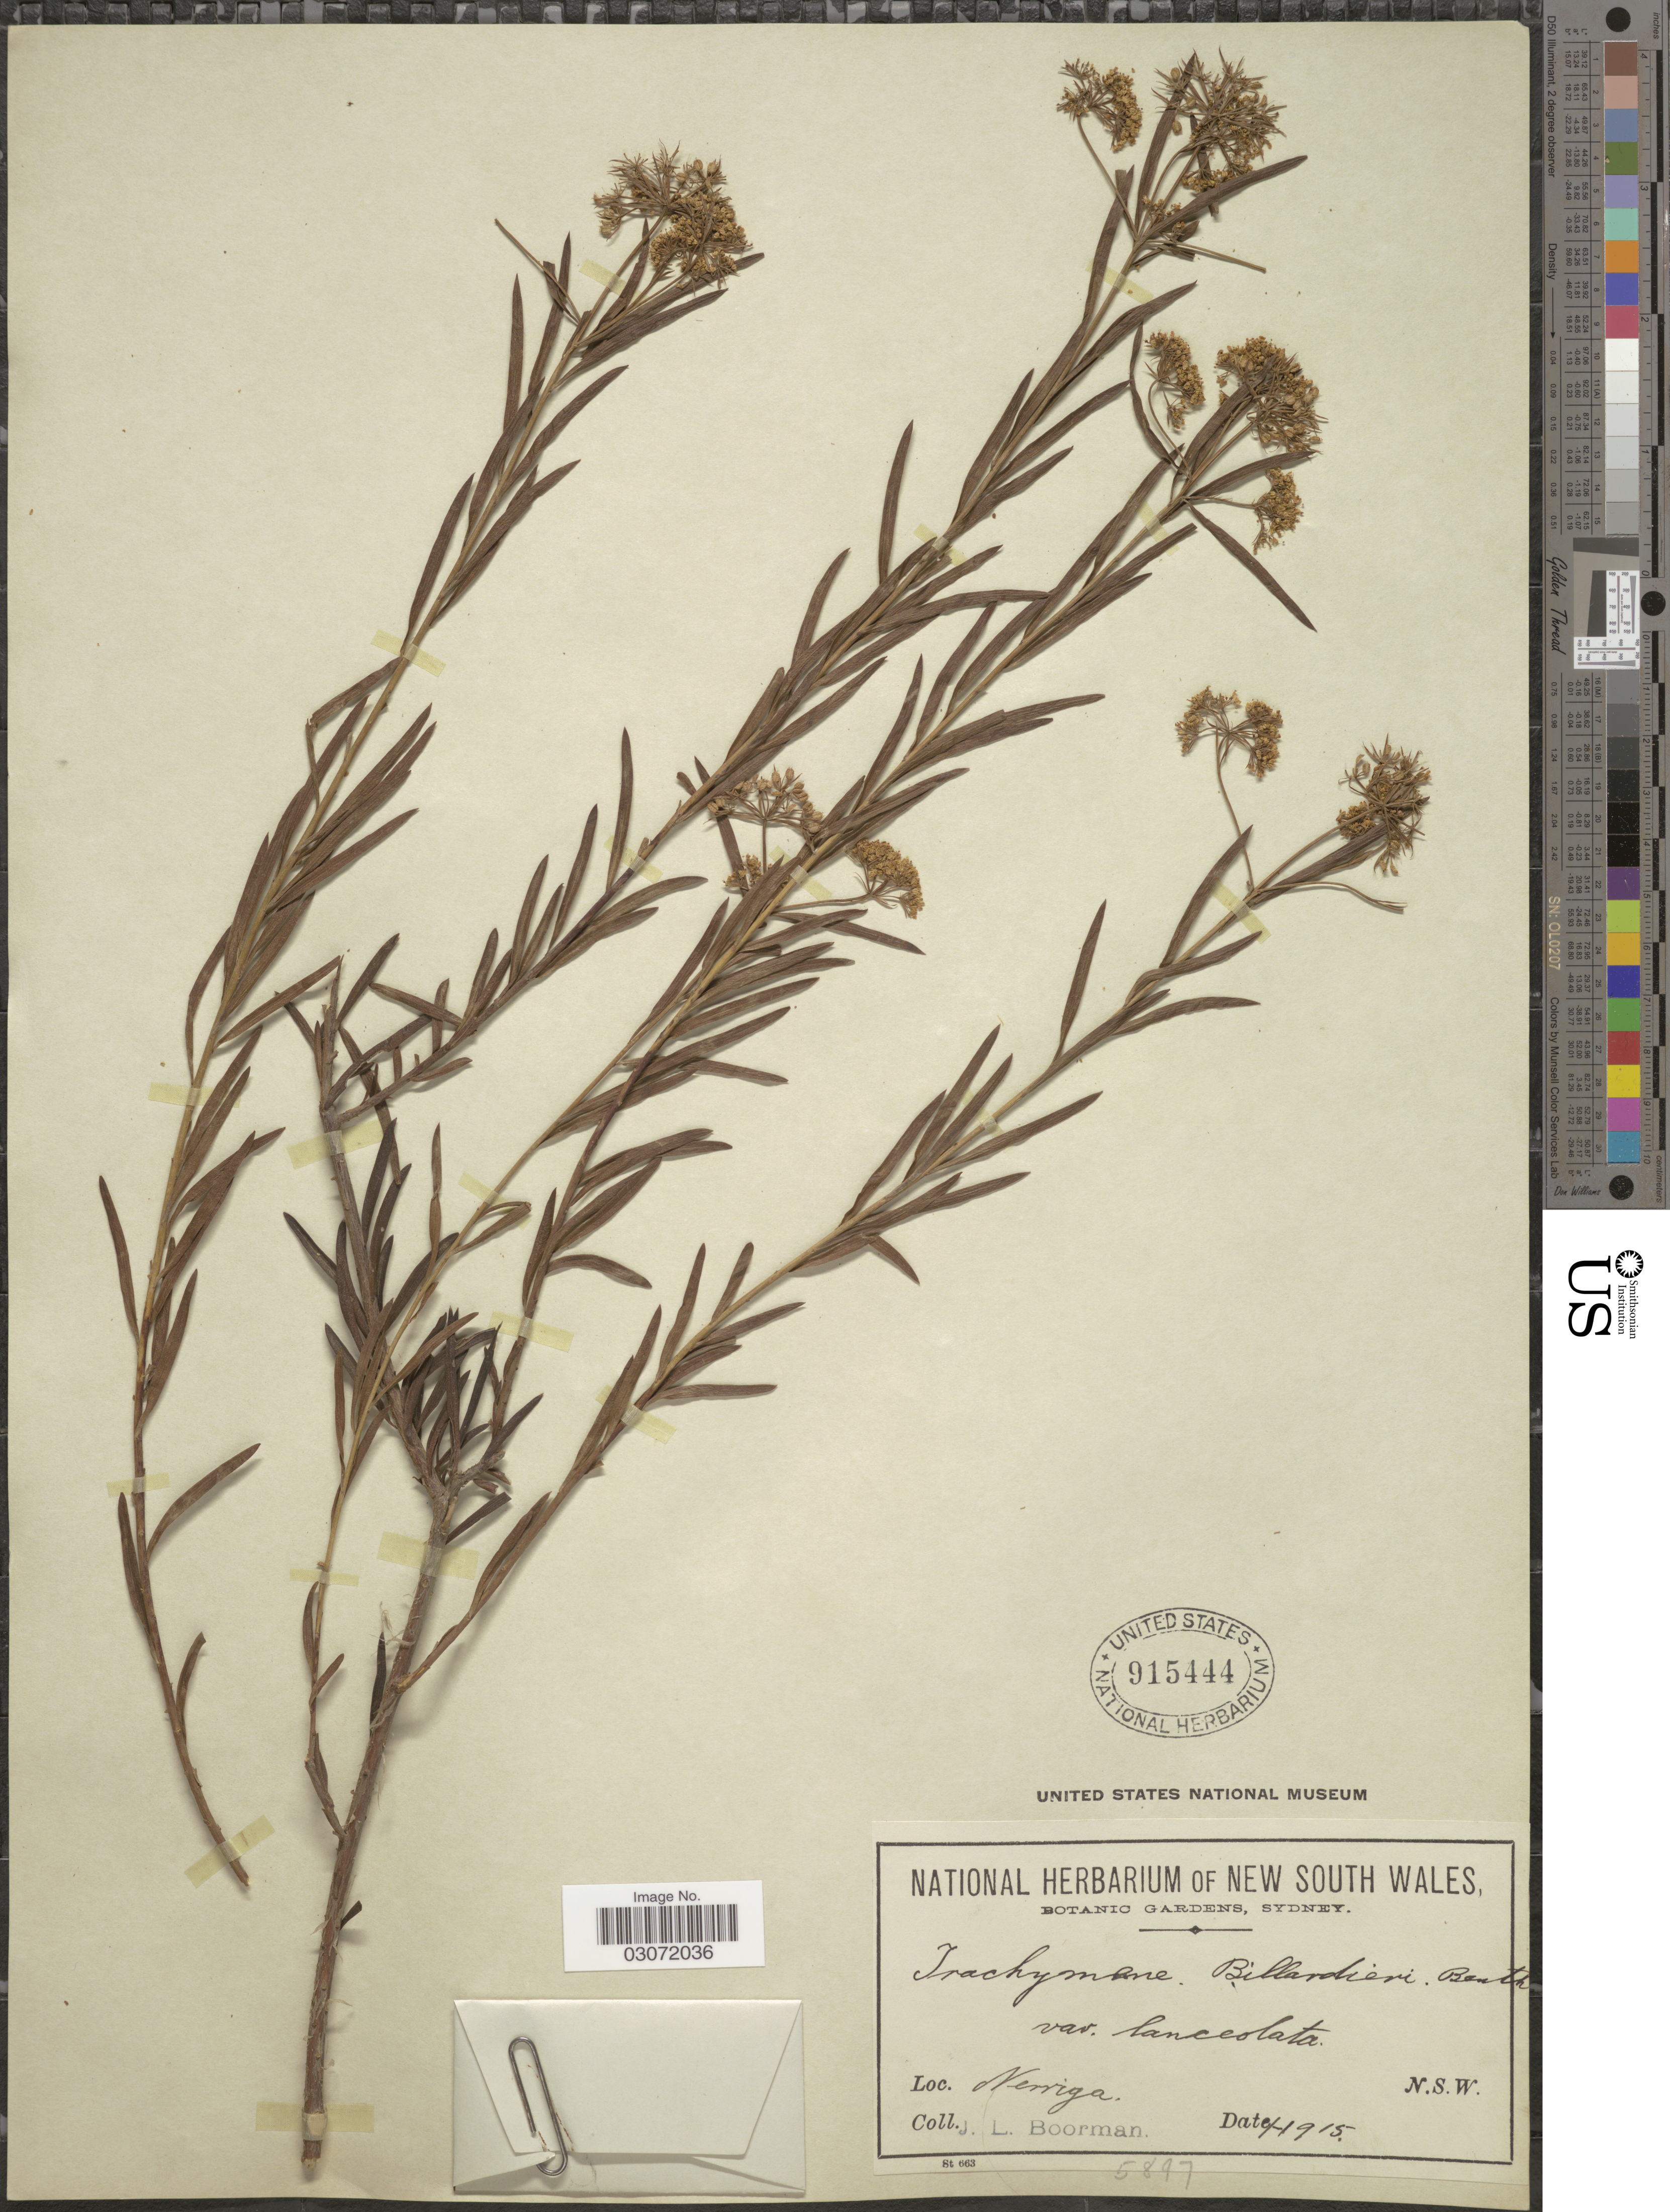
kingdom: Plantae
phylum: Tracheophyta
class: Magnoliopsida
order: Apiales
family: Apiaceae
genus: Platysace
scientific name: Platysace lanceolata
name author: Druce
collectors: J. Boorman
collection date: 1915-01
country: Australia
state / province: New South Wales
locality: Nerriga. N.S.W.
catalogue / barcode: US 915444